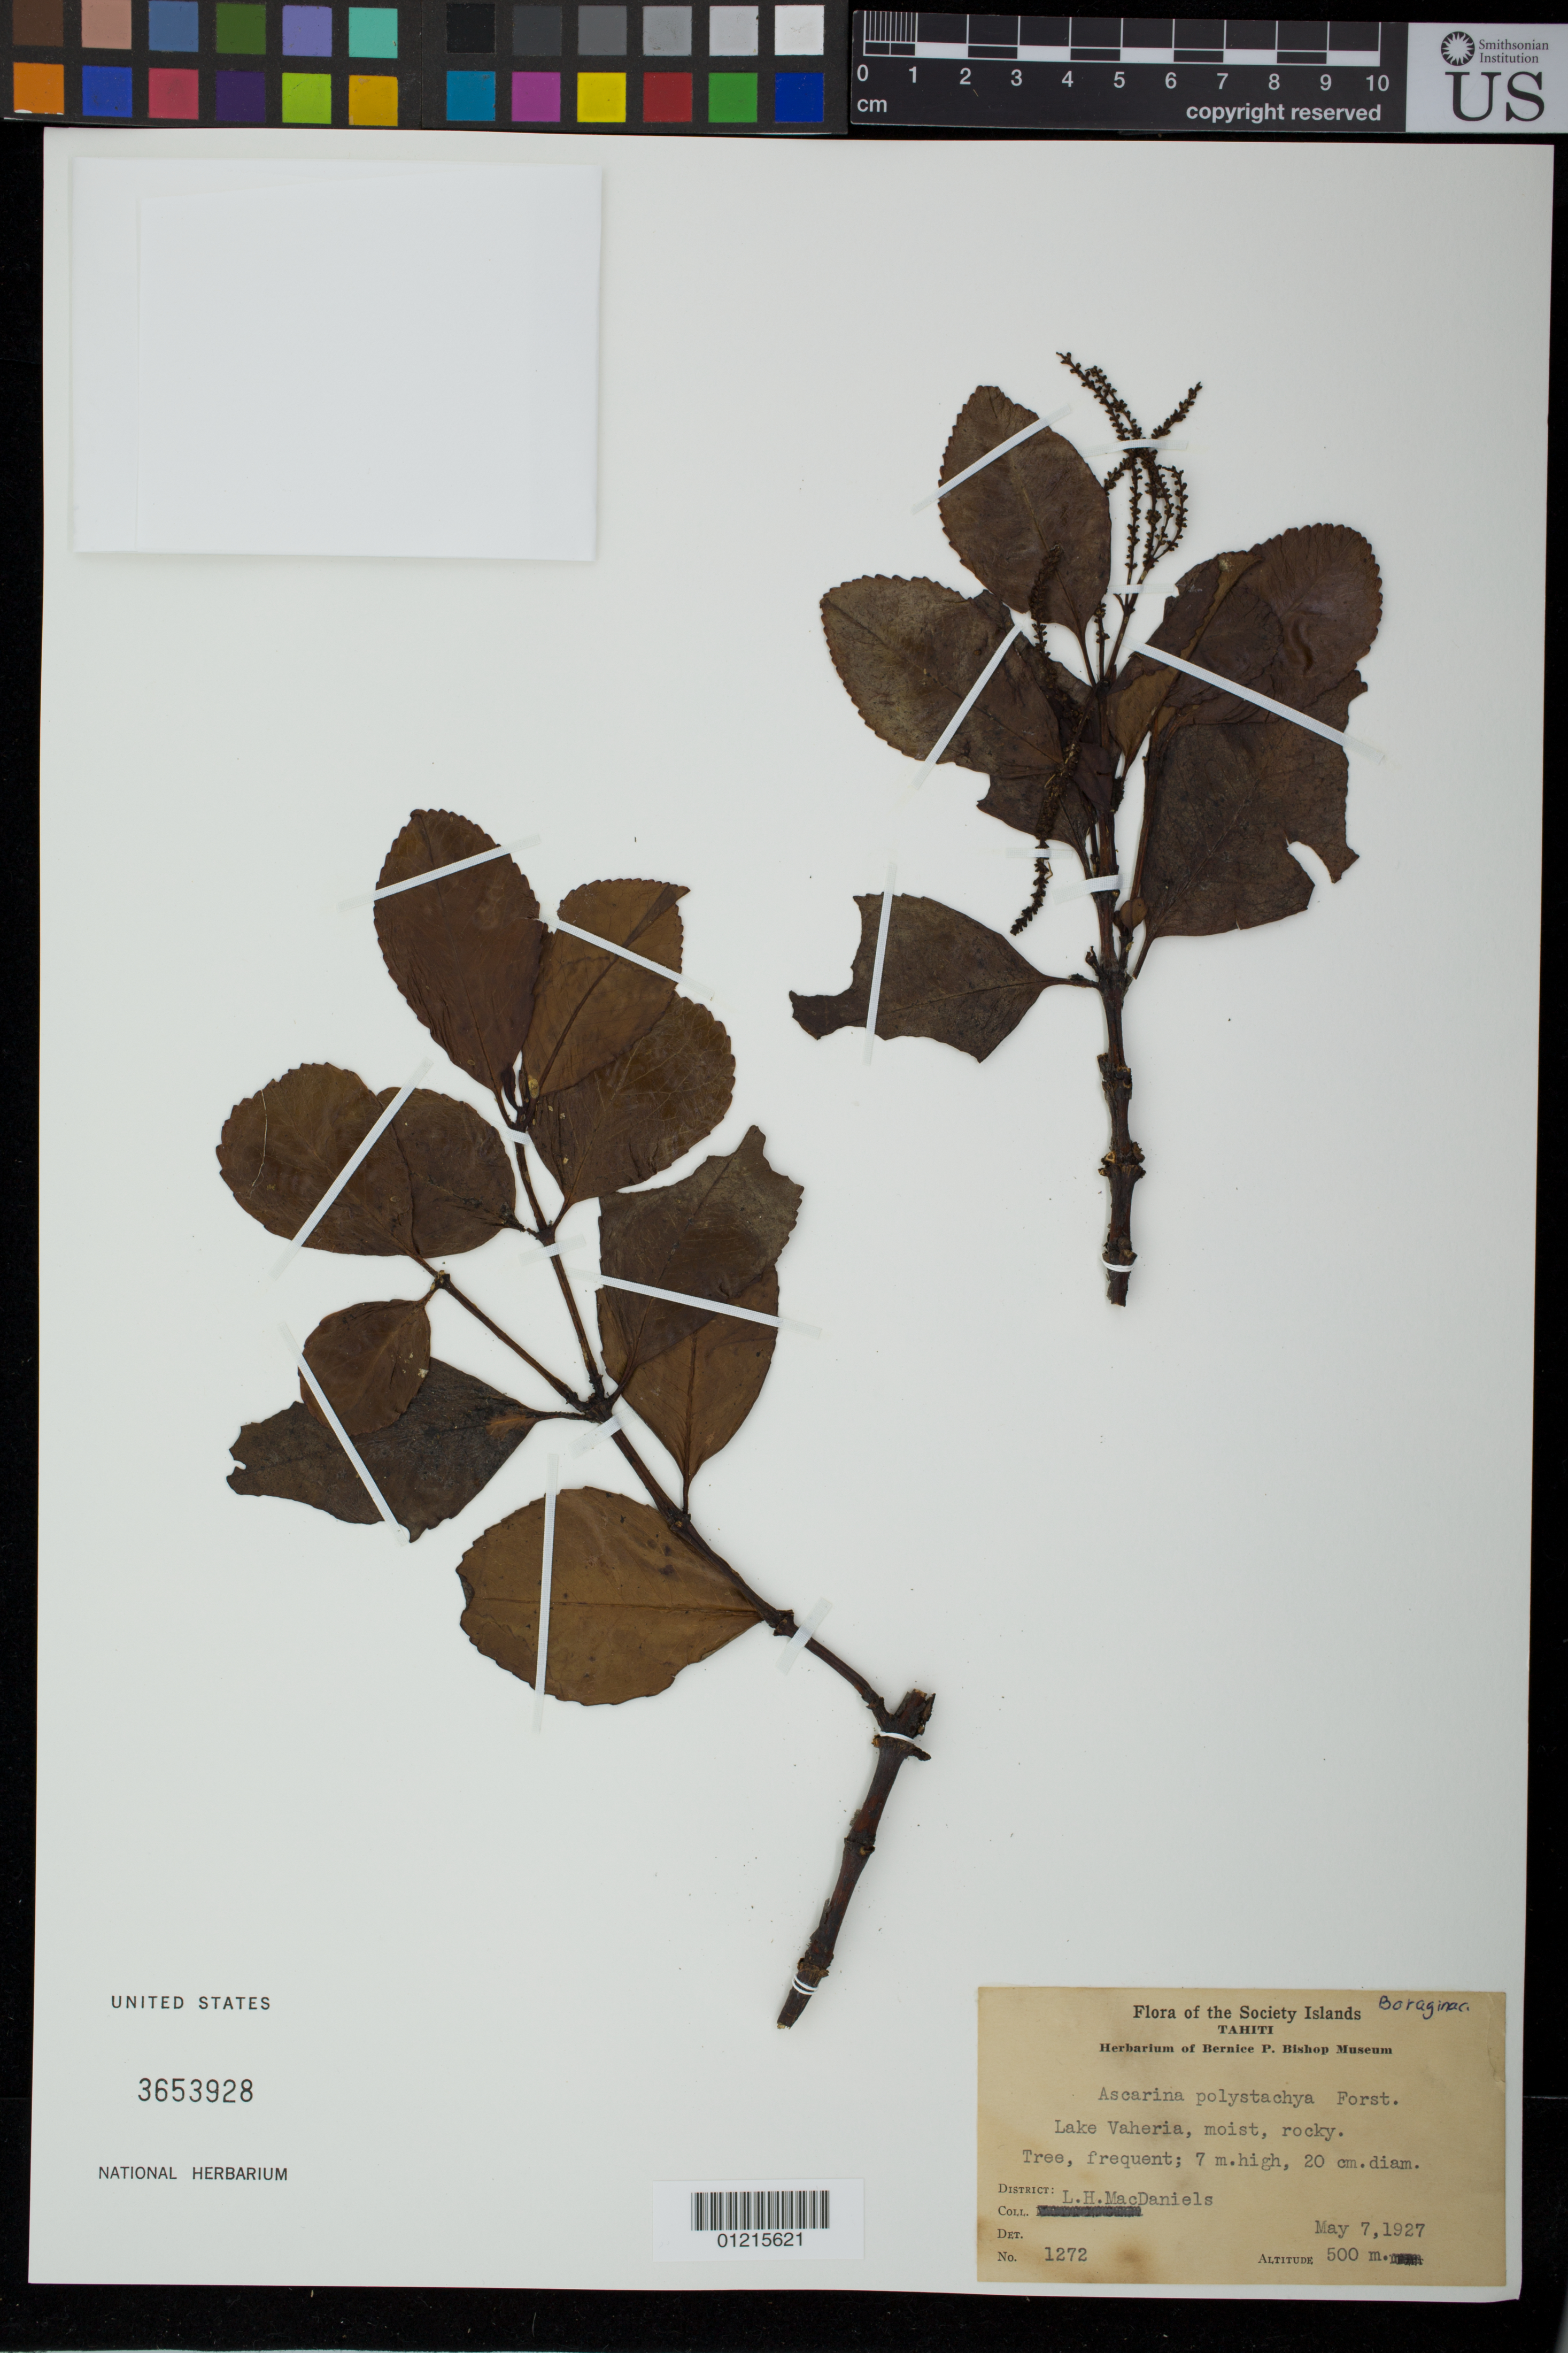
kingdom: Plantae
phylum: Tracheophyta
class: Magnoliopsida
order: Chloranthales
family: Chloranthaceae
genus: Ascarina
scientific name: Ascarina polystachya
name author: J.R. Forst. & G. Forst.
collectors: L. H. MacDaniels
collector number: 1272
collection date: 1927-05-07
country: French Polynesia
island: Tahiti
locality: Lake Vaheria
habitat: Moist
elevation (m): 500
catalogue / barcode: US 3653928